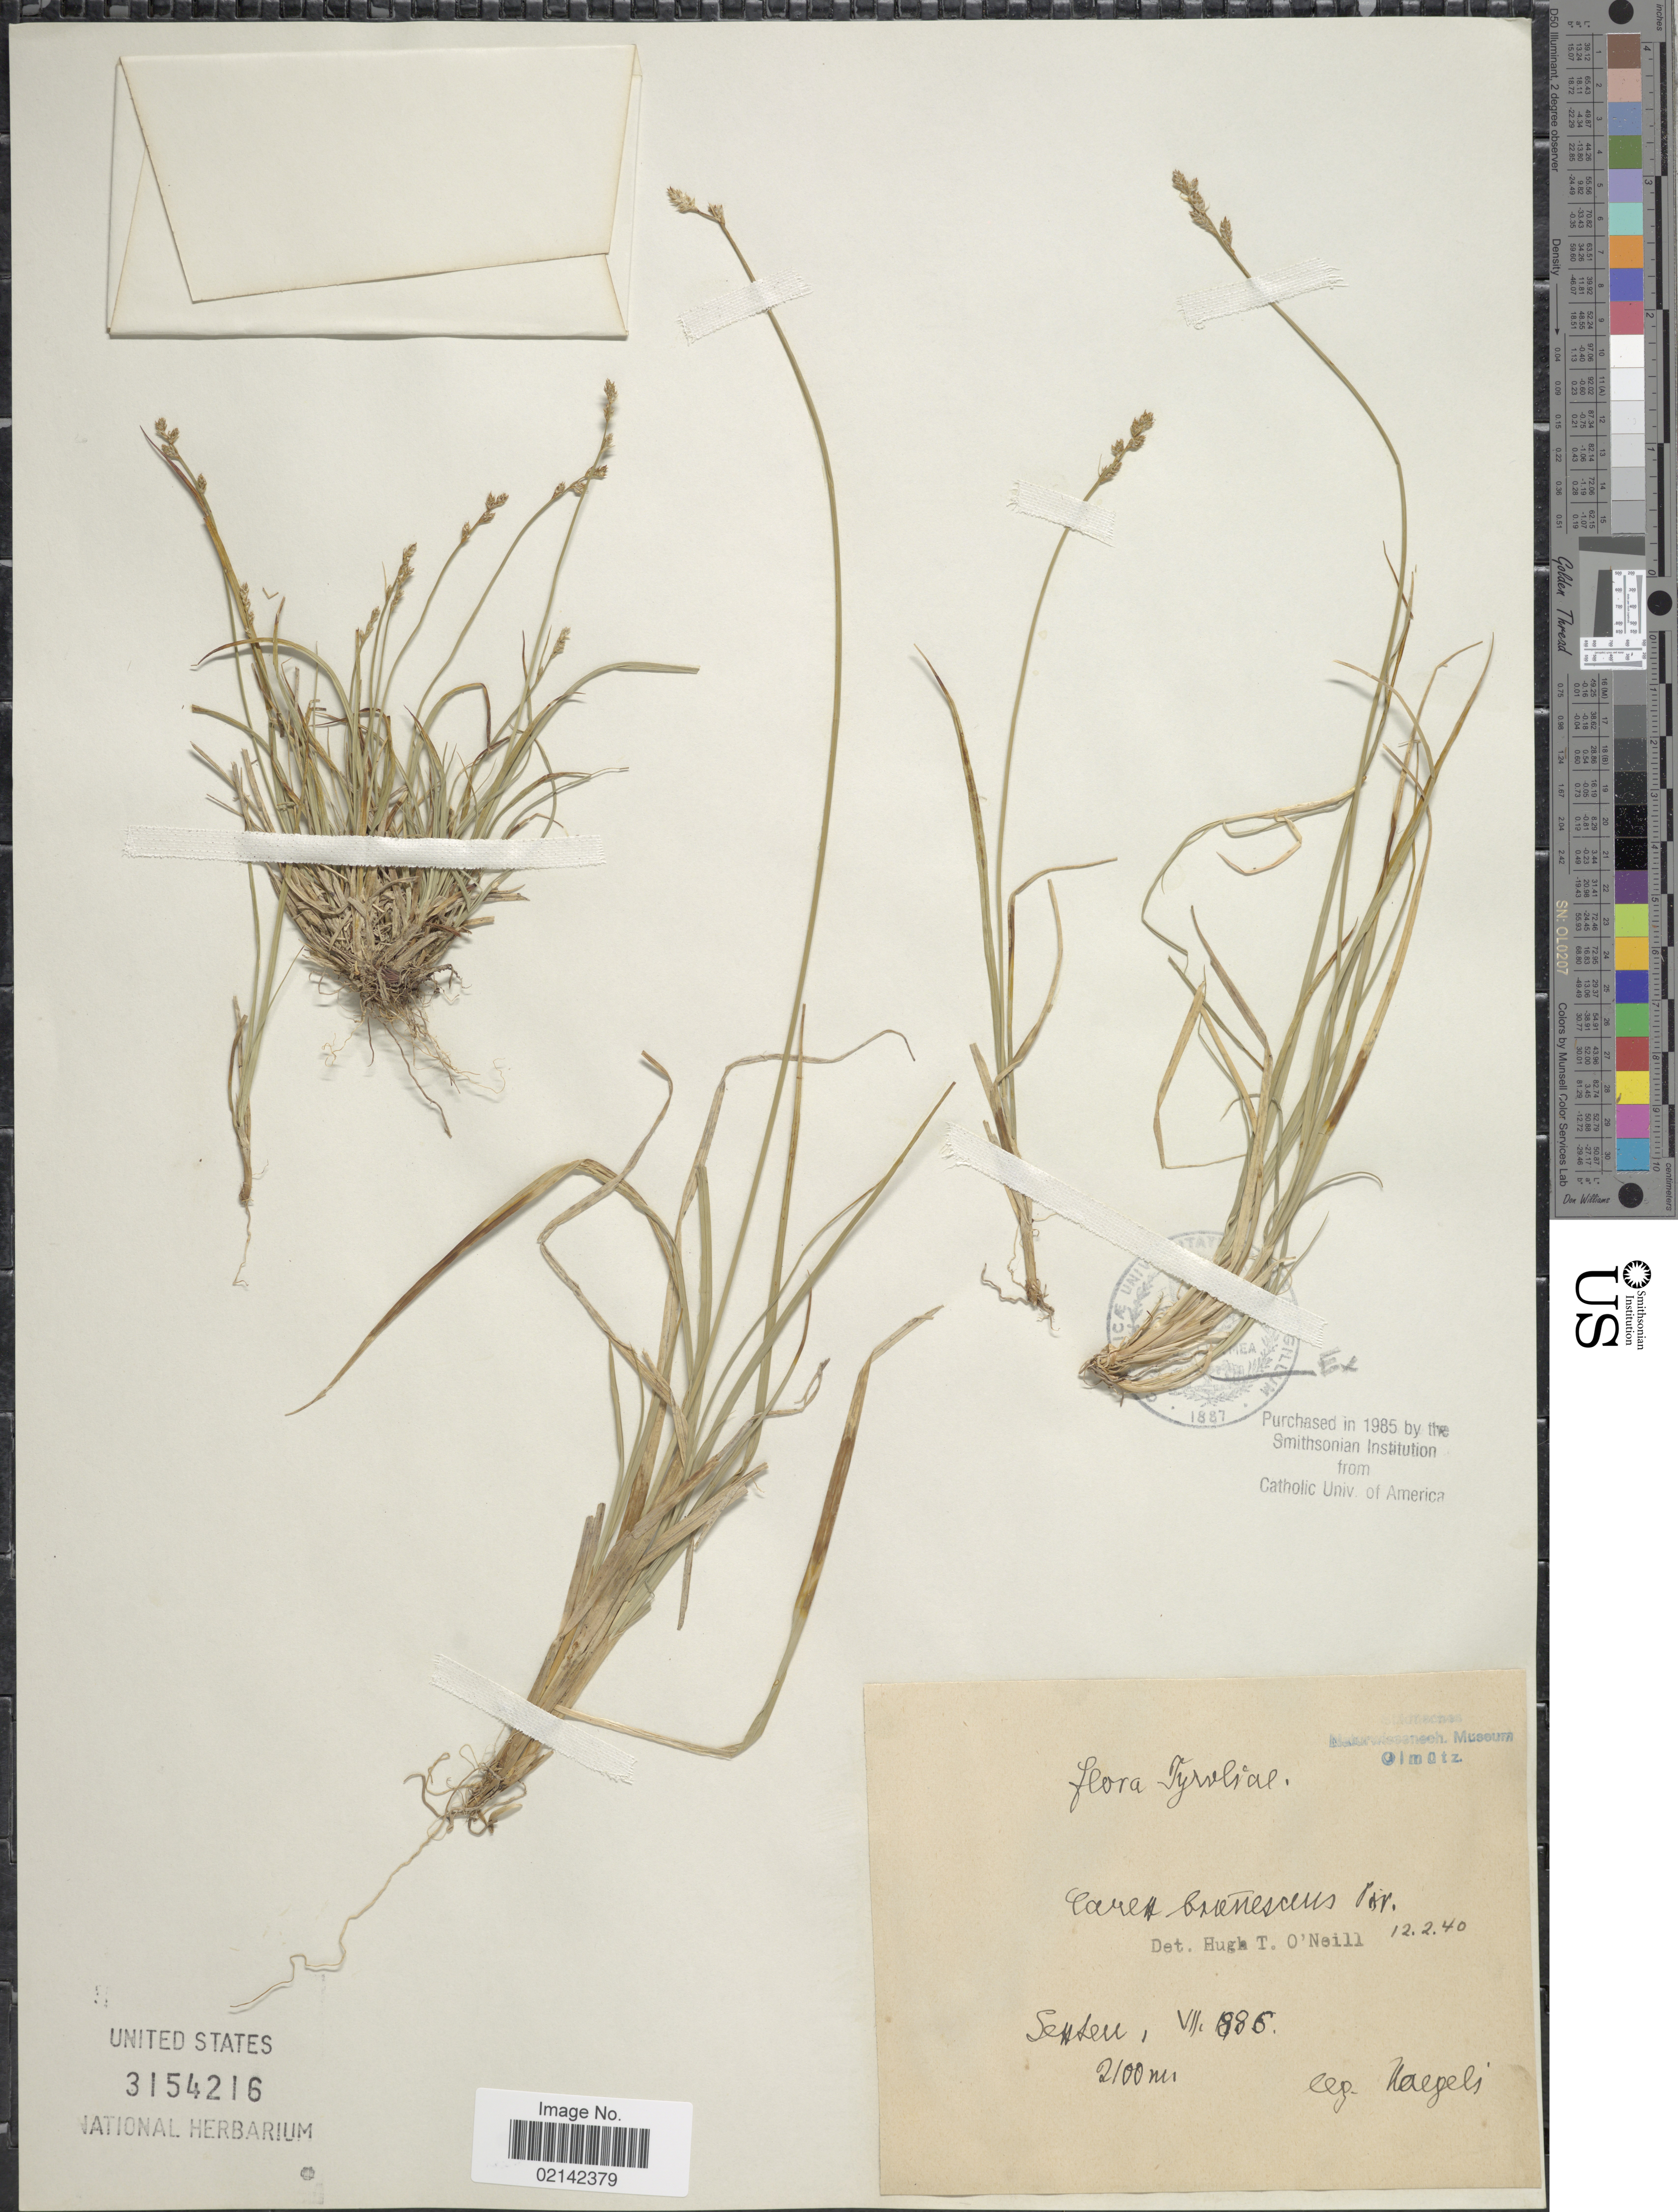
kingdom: Plantae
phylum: Tracheophyta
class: Liliopsida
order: Poales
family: Cyperaceae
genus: Carex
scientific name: Carex brunnescens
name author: (Pers.) Poir.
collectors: Naegeli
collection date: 1886-07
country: Austria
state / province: Tirol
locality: Tyroliae. Senten [interpreted]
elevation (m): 2100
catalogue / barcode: US 3154216